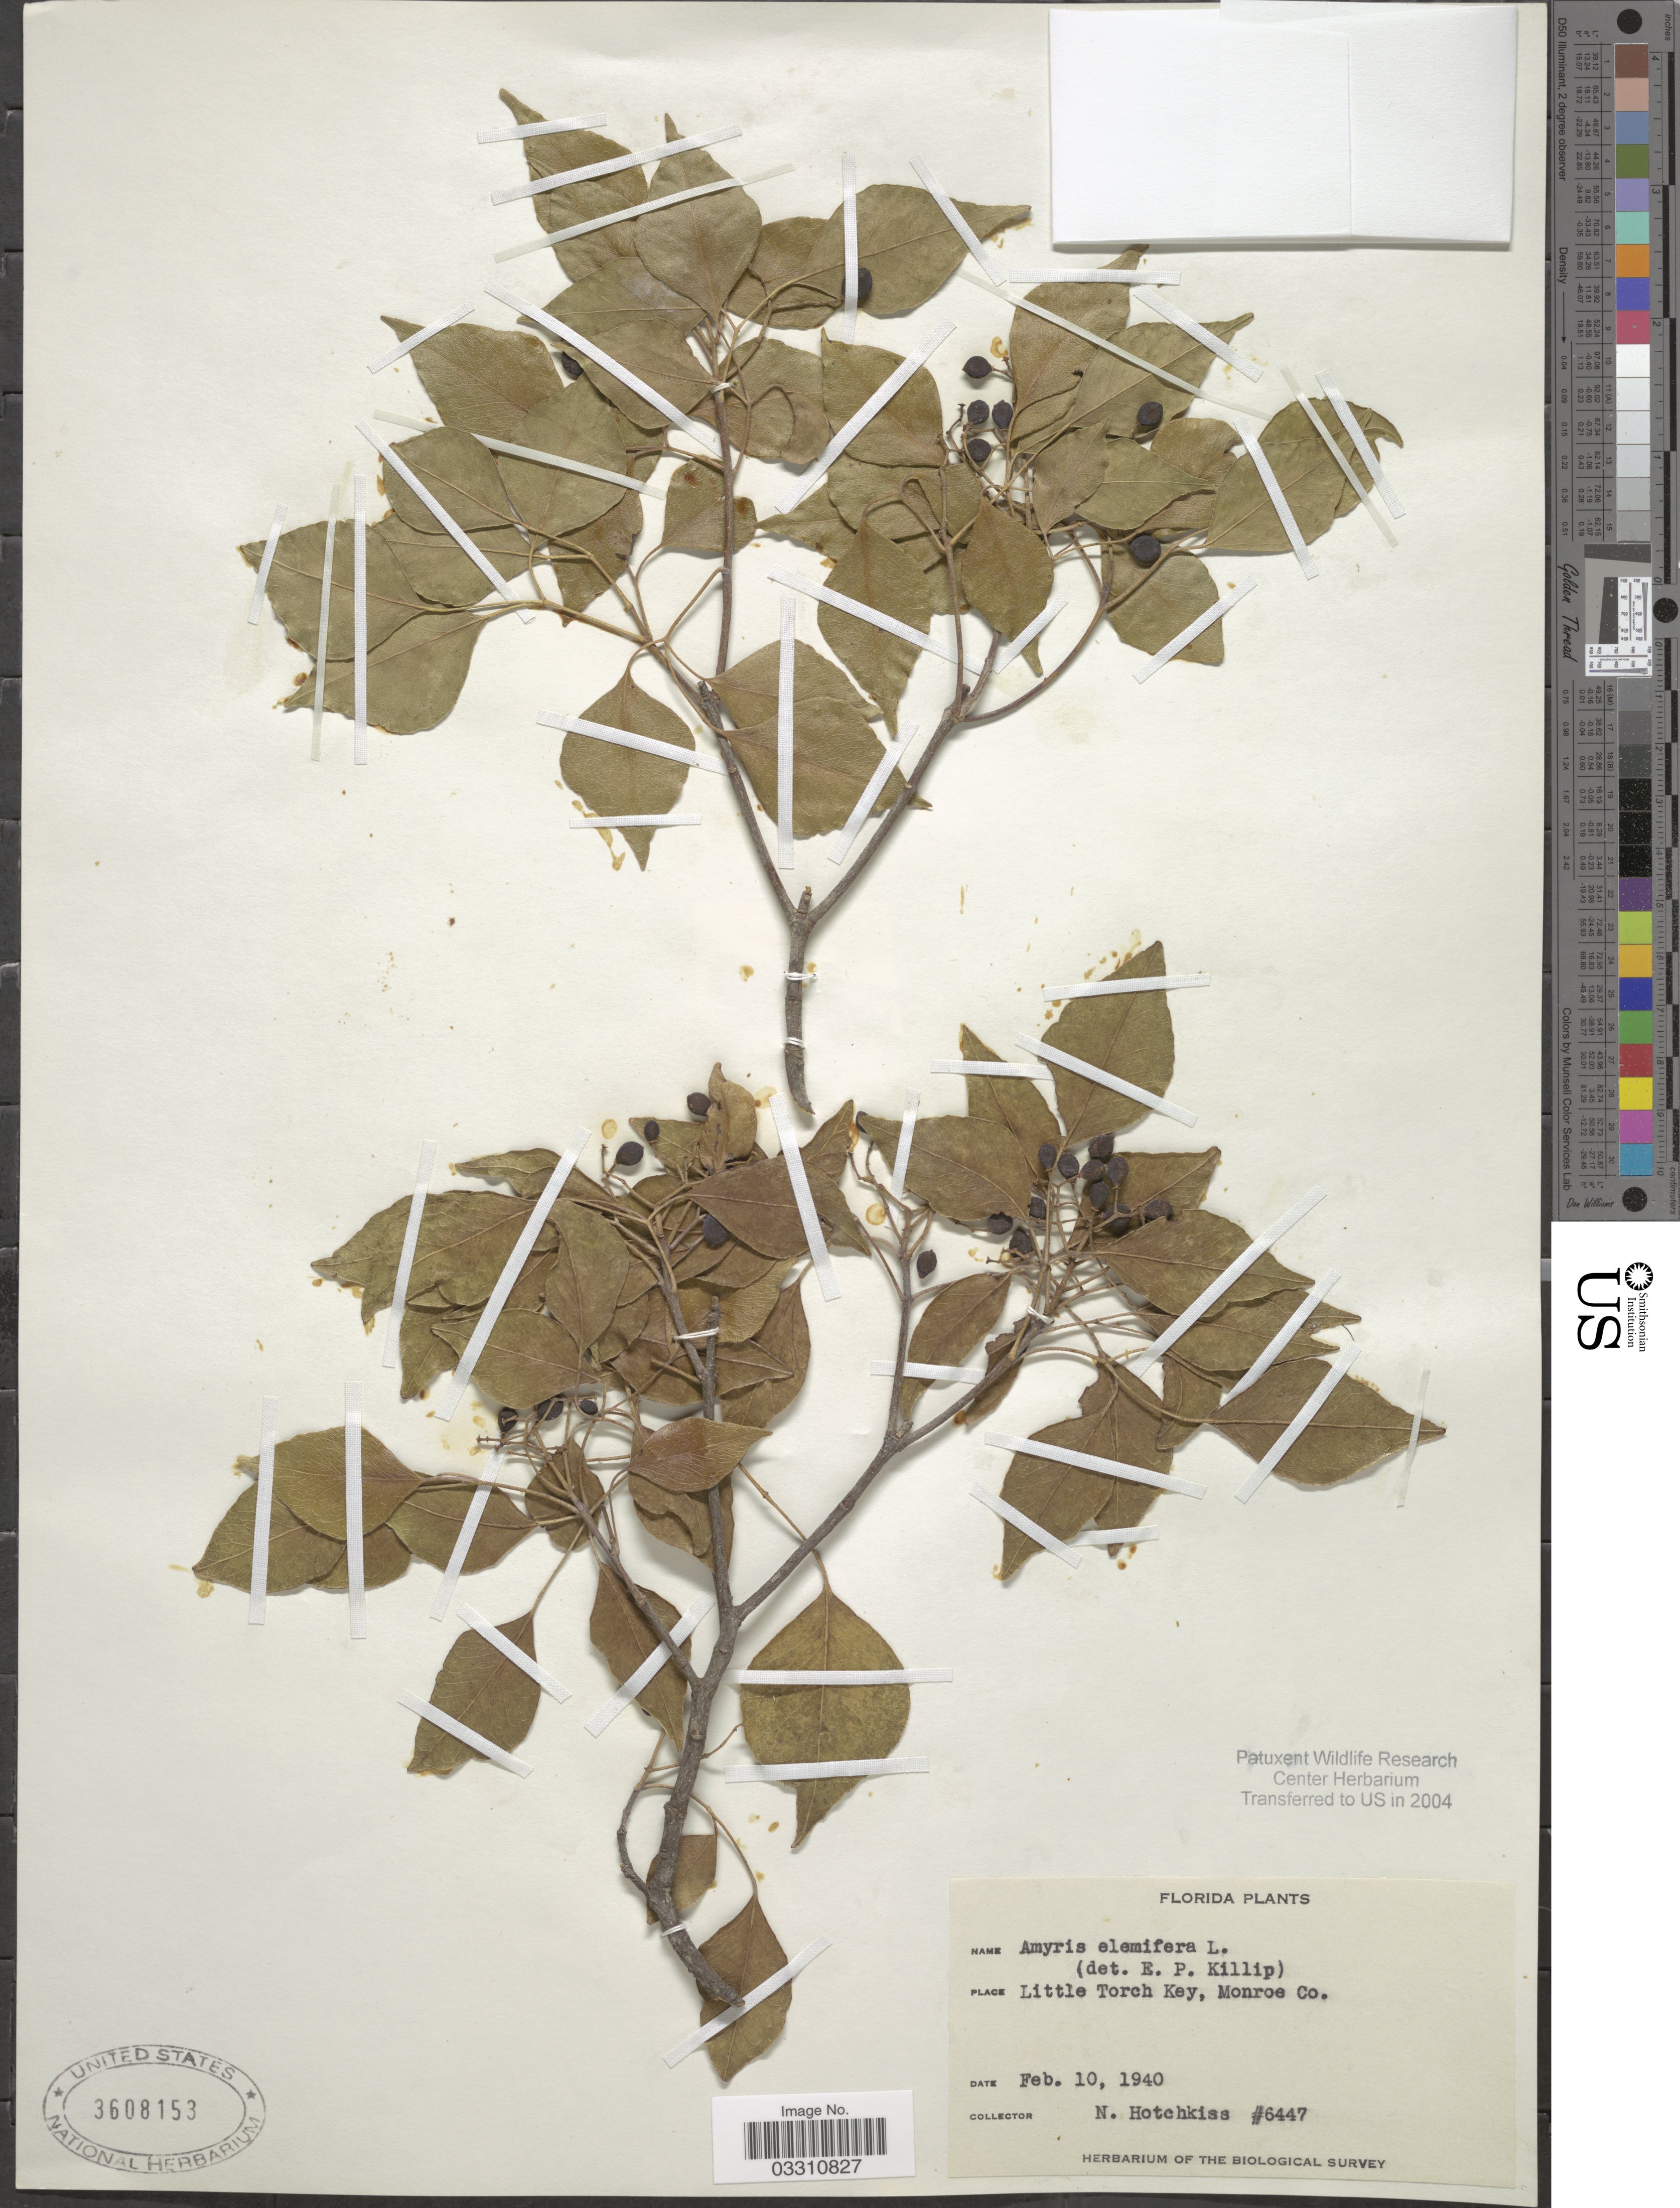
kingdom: Plantae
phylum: Tracheophyta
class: Magnoliopsida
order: Sapindales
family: Rutaceae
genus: Amyris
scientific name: Amyris elemifera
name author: L.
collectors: N. Hotchkiss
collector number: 6447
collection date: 1940-02-10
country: United States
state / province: Florida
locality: Little Torch Key, Monroe Co.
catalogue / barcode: US 3608153